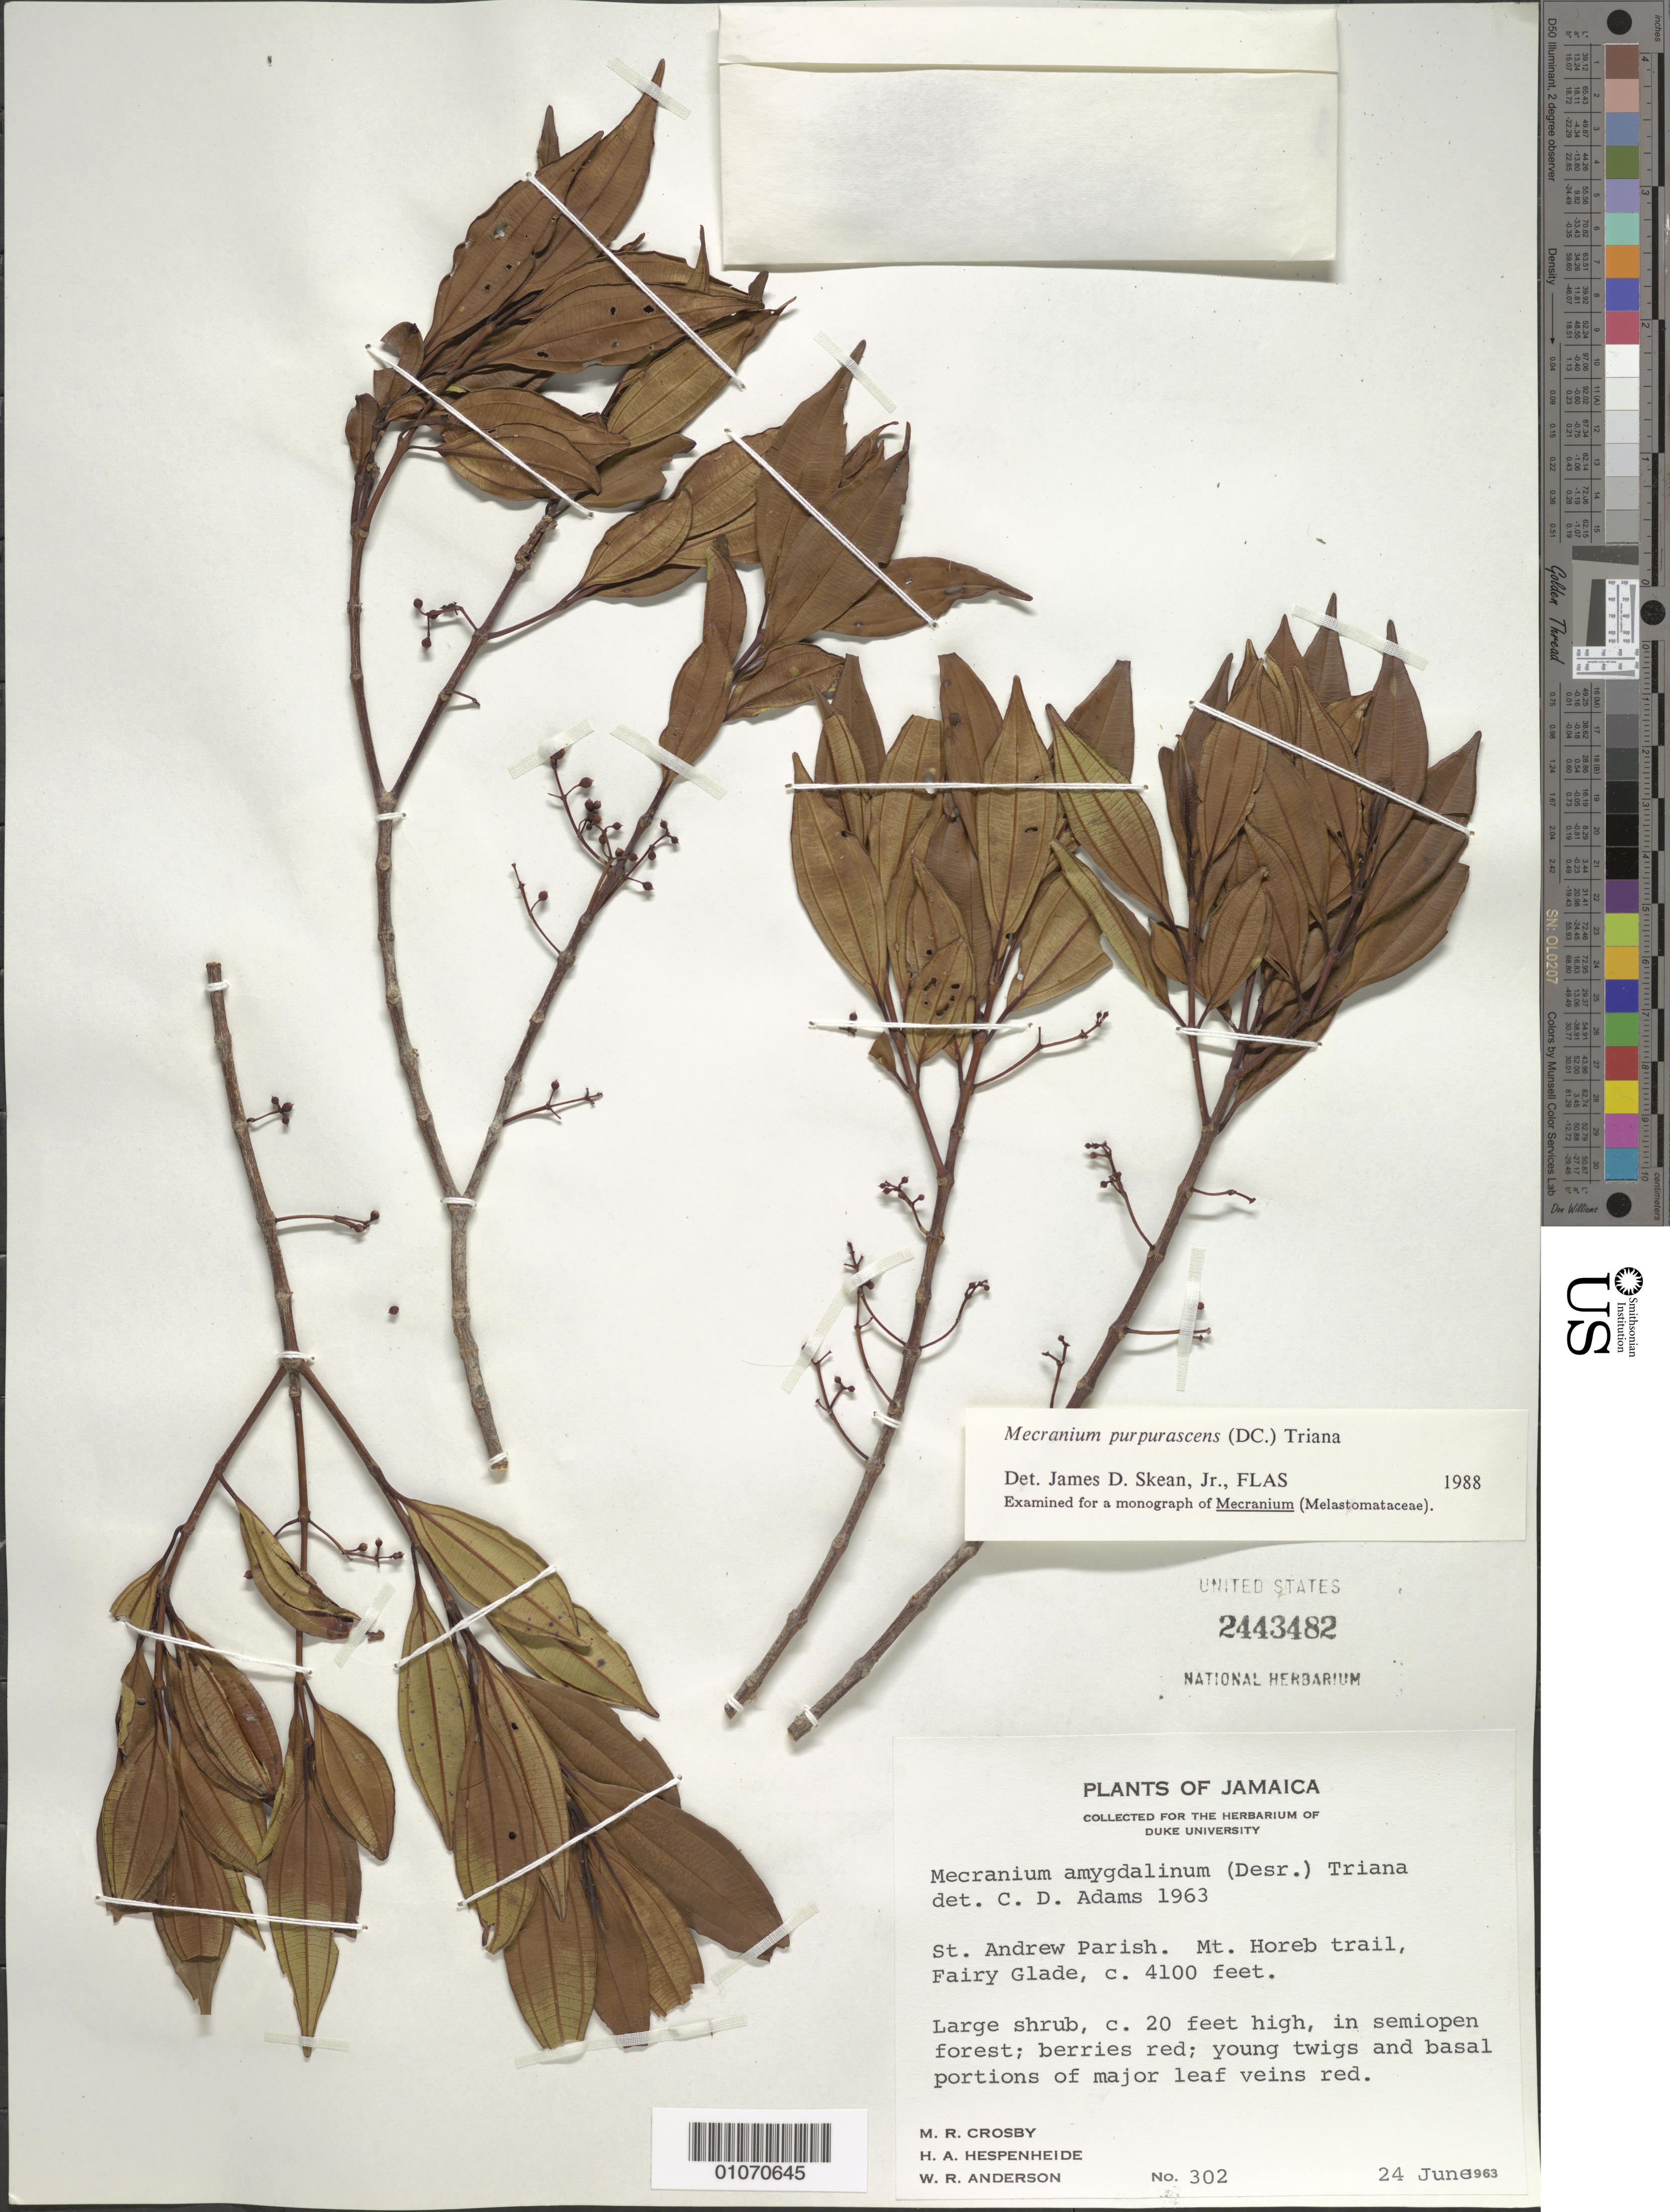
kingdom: Plantae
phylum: Tracheophyta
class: Magnoliopsida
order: Myrtales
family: Melastomataceae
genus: Mecranium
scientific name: Mecranium purpurascens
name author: (DC.) Triana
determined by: Skean, J. D., Jr.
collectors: M. R. Crosby, H. A. Hespenheide & W. R. Anderson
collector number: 302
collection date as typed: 24 Jun 1963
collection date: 1963-06-24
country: Jamaica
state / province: Saint Andrew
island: Jamaica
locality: Mt. Horeb trail, Fairy Glade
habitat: In semi-open forest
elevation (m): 1250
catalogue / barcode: US 2443482